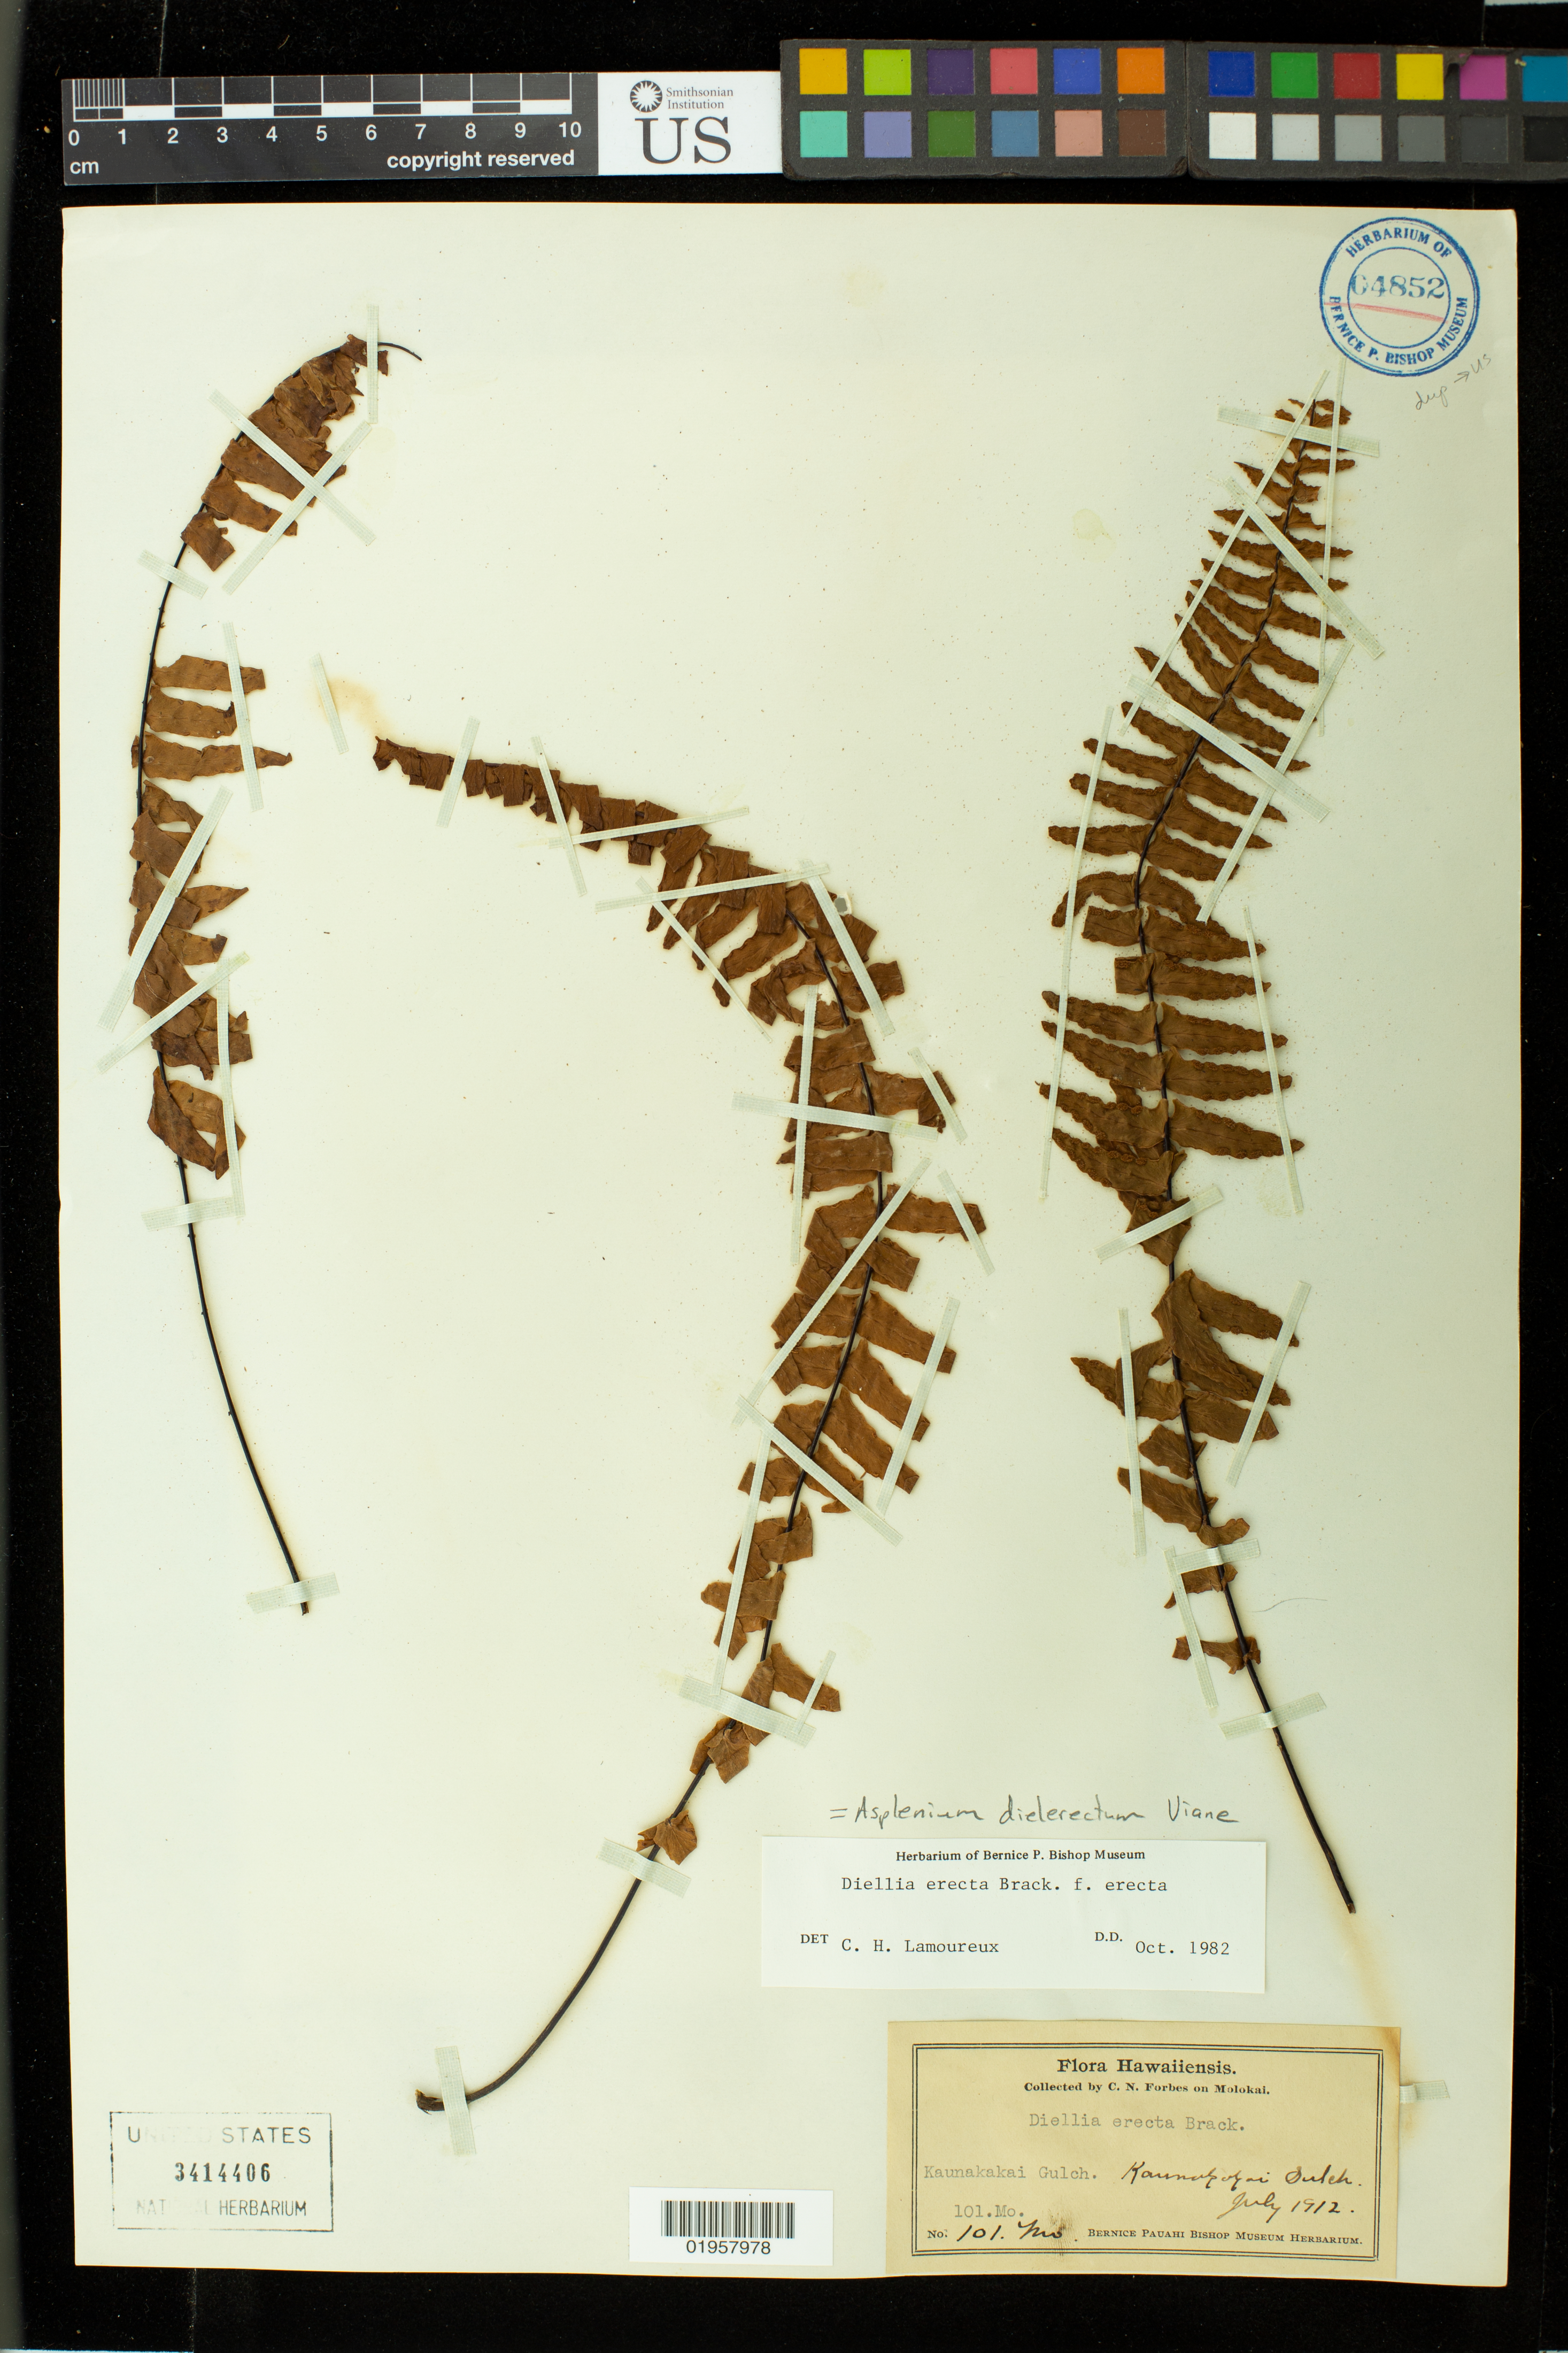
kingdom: Plantae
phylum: Tracheophyta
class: Polypodiopsida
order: Polypodiales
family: Aspleniaceae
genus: Asplenium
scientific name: Asplenium dielerectum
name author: Viane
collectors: C. N. Forbes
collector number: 101.Mo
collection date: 1912-07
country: United States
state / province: Hawaii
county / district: Maui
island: Moloka'i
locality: Kaunakakai Gulch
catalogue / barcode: US 3414406